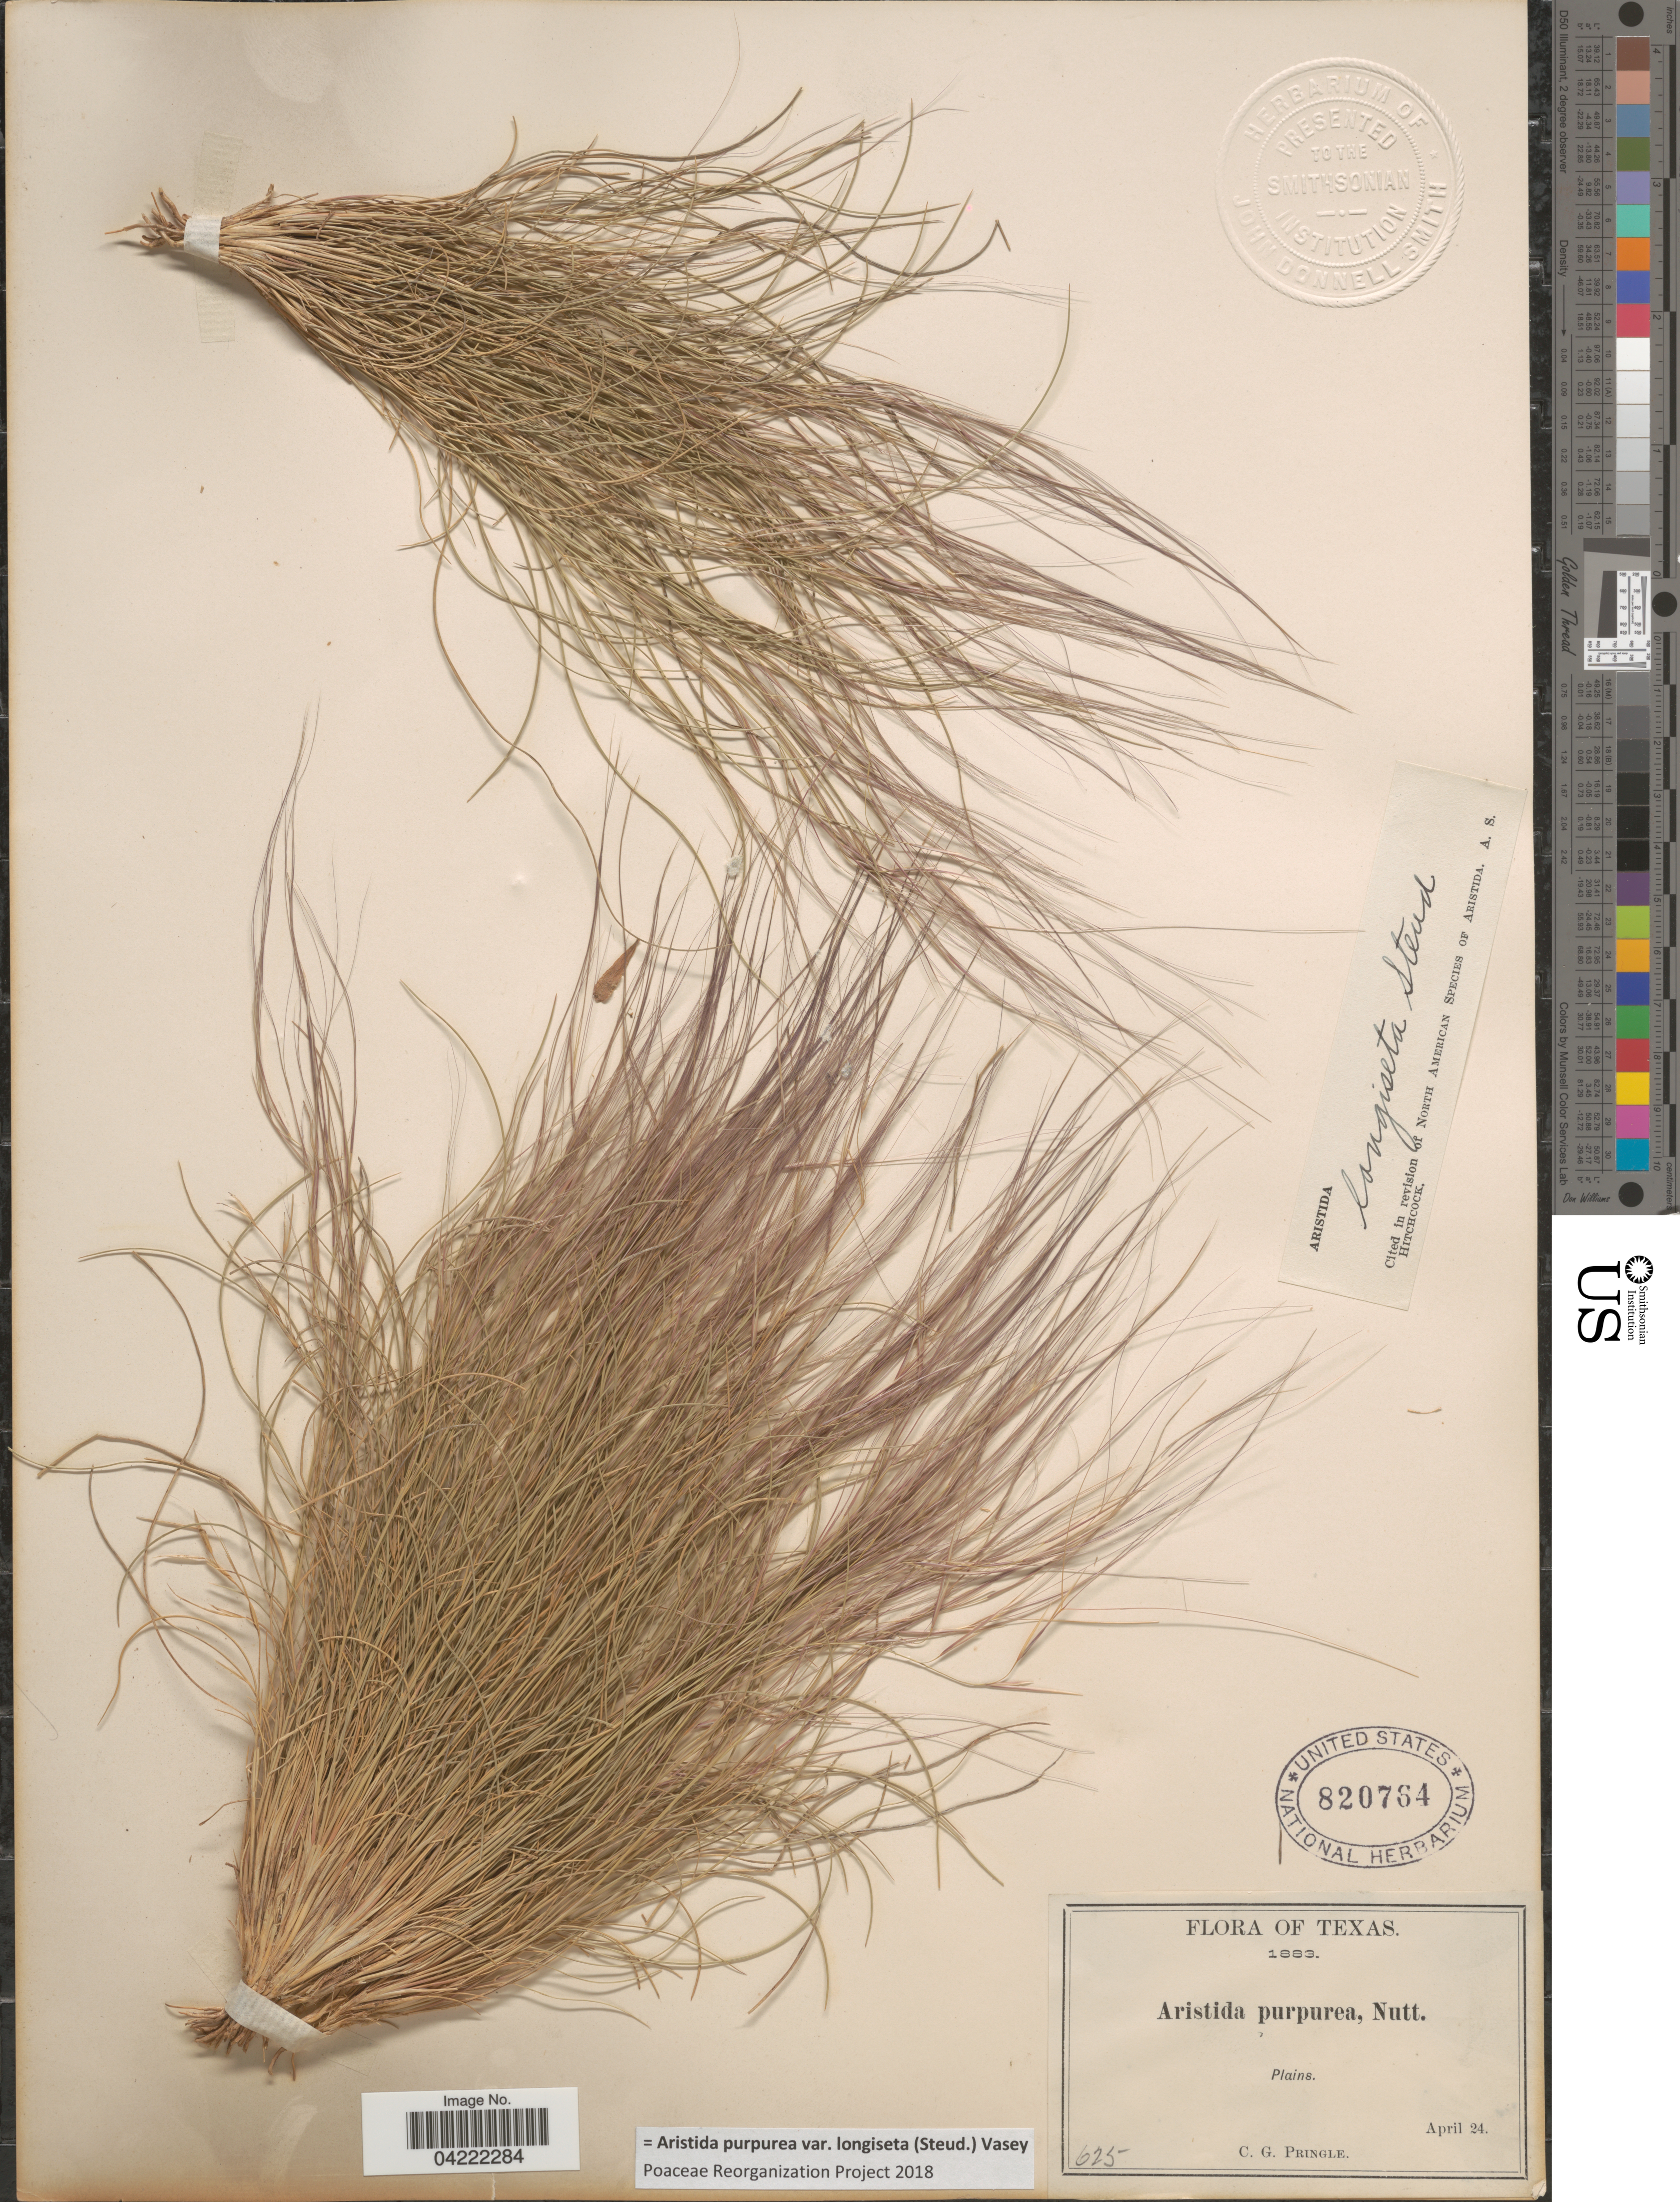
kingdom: Plantae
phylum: Tracheophyta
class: Liliopsida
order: Poales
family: Poaceae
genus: Aristida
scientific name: Aristida purpurea var. longiseta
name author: (Steud.) Vasey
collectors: C. G. Pringle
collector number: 625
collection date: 1883-04-24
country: United States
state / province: Texas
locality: Plains.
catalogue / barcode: US 820764